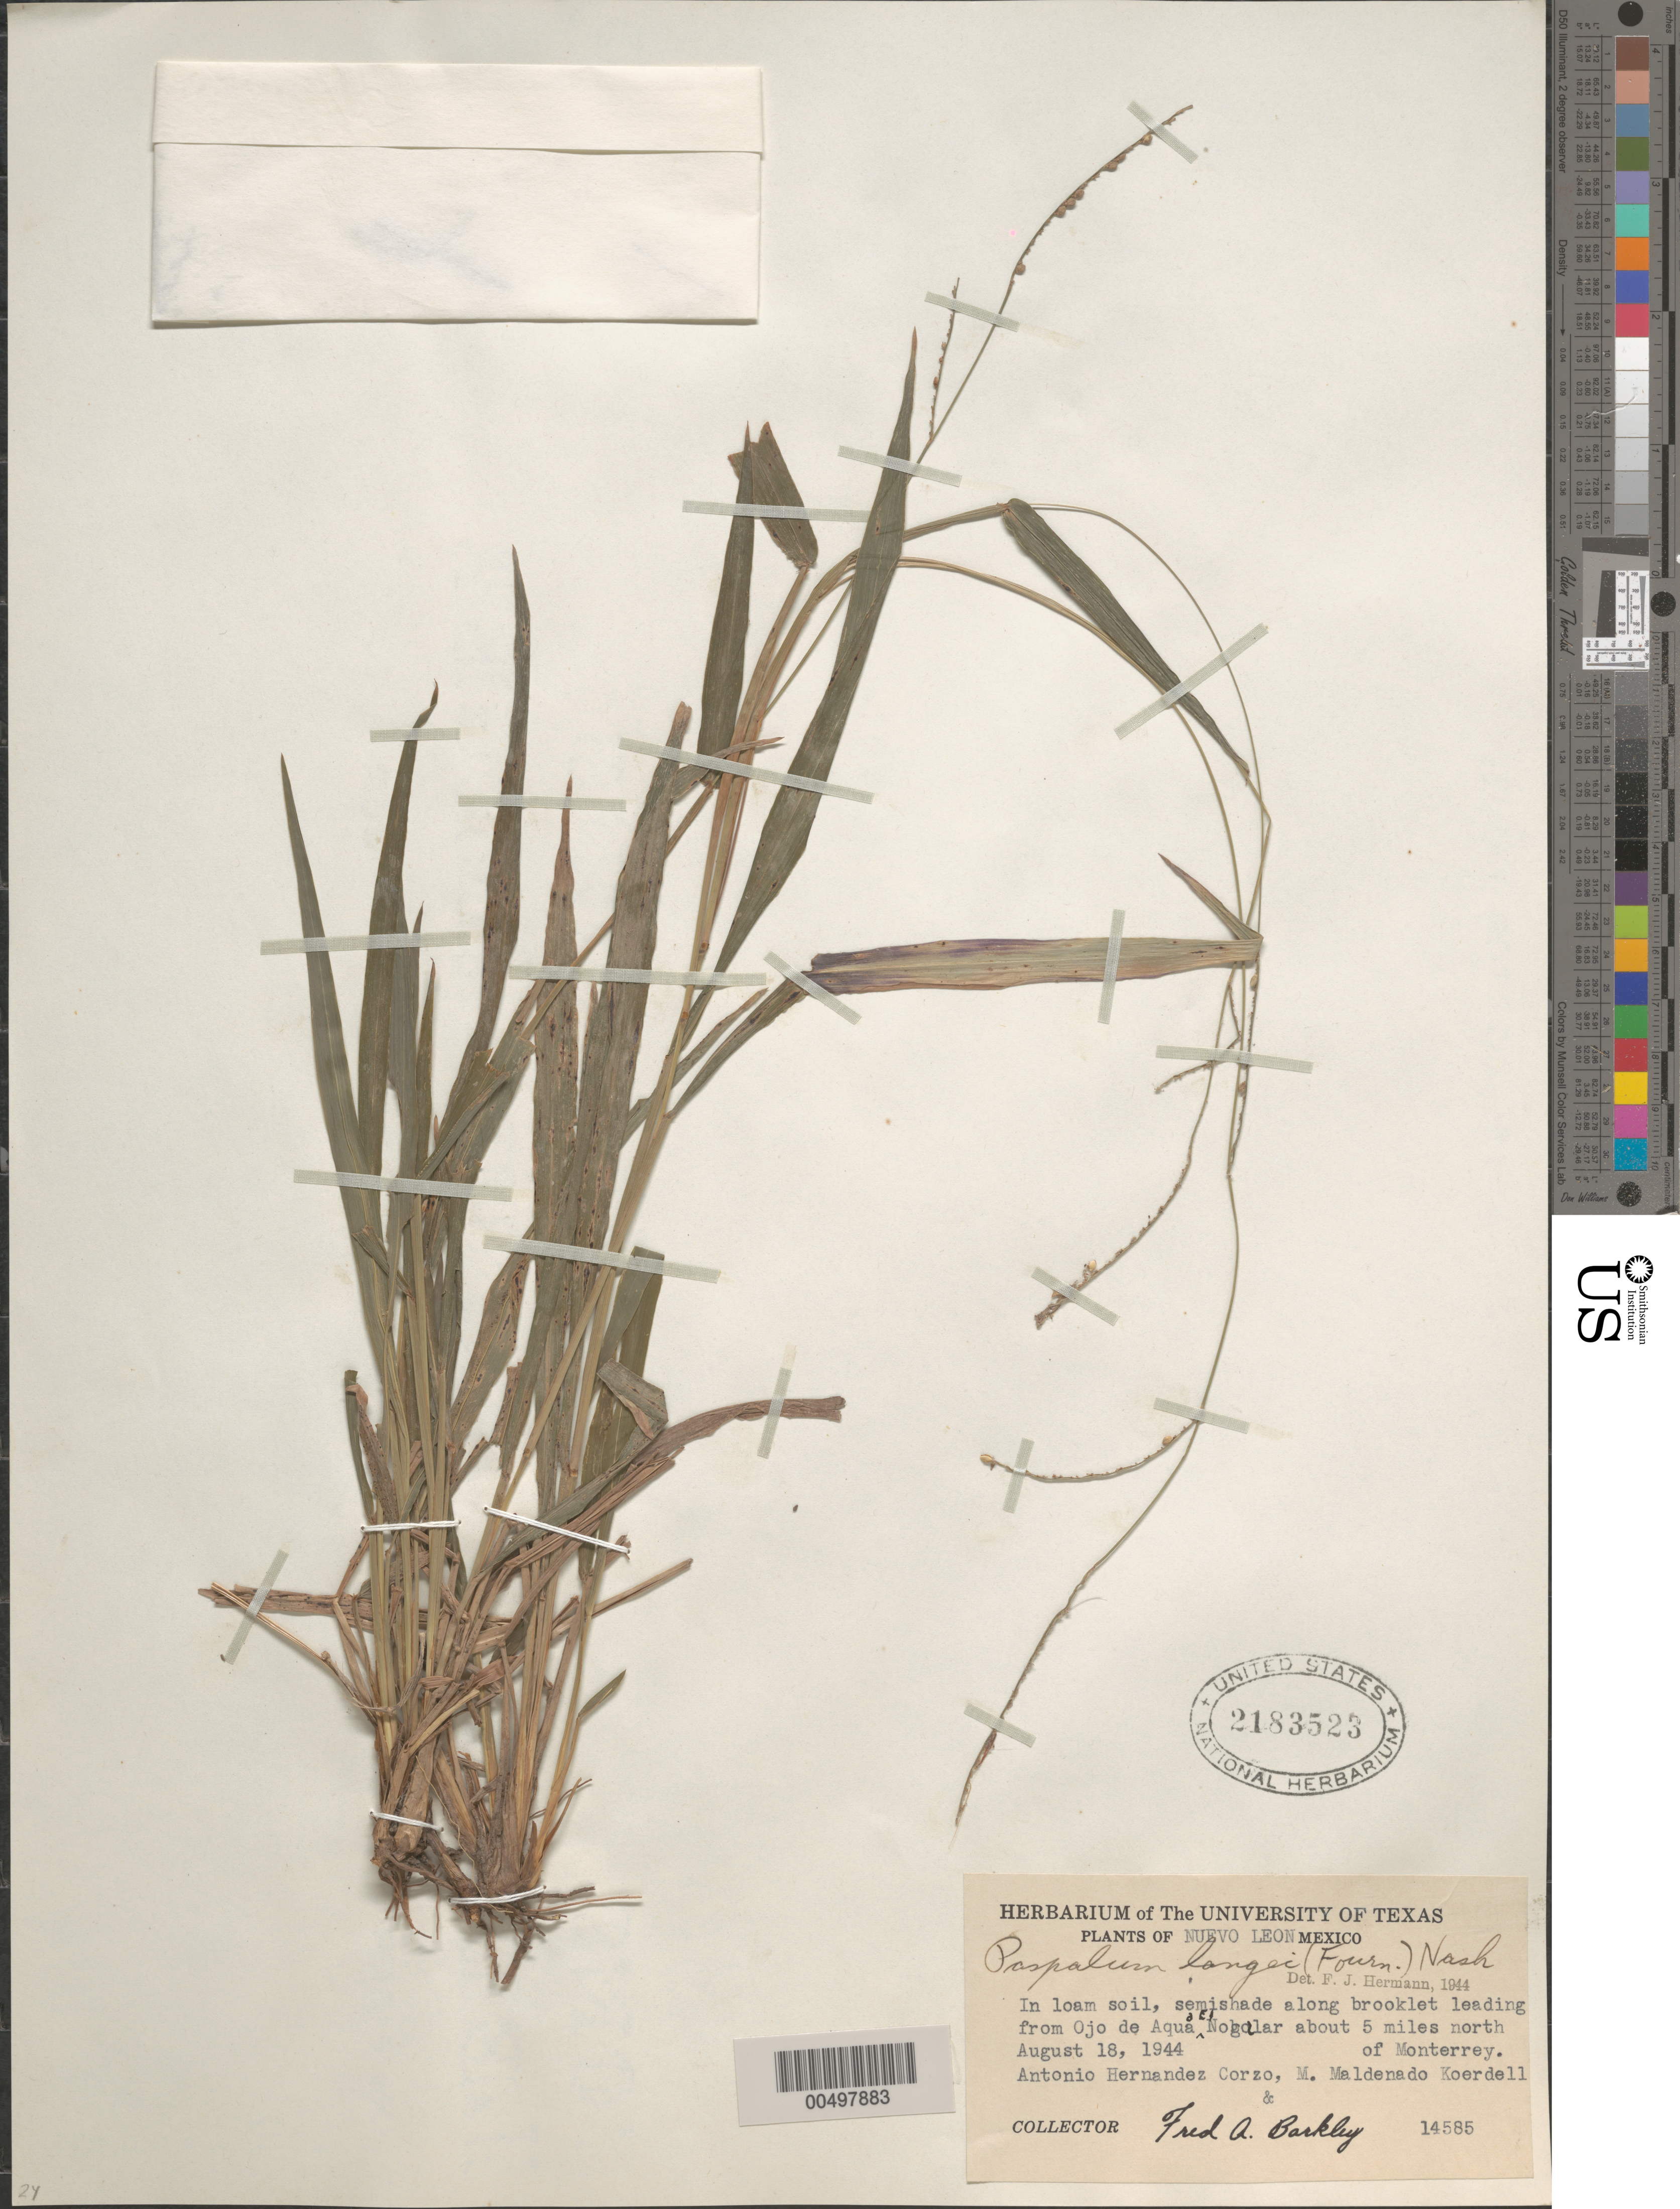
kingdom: Plantae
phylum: Tracheophyta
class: Liliopsida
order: Poales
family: Poaceae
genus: Paspalum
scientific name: Paspalum langei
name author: (E. Fourn.) Nash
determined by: Hermann, F. J.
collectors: A. Hernandez-Corzo, M. Maldenado-Koerdell & F. A. Barkley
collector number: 14585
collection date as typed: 18 Aug 1944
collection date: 1944-08-18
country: Mexico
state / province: Nuevo León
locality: Along brooklet leading from Ojo de Agua to El Nogalar about 5 mi N of Monterrey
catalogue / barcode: US 2183523